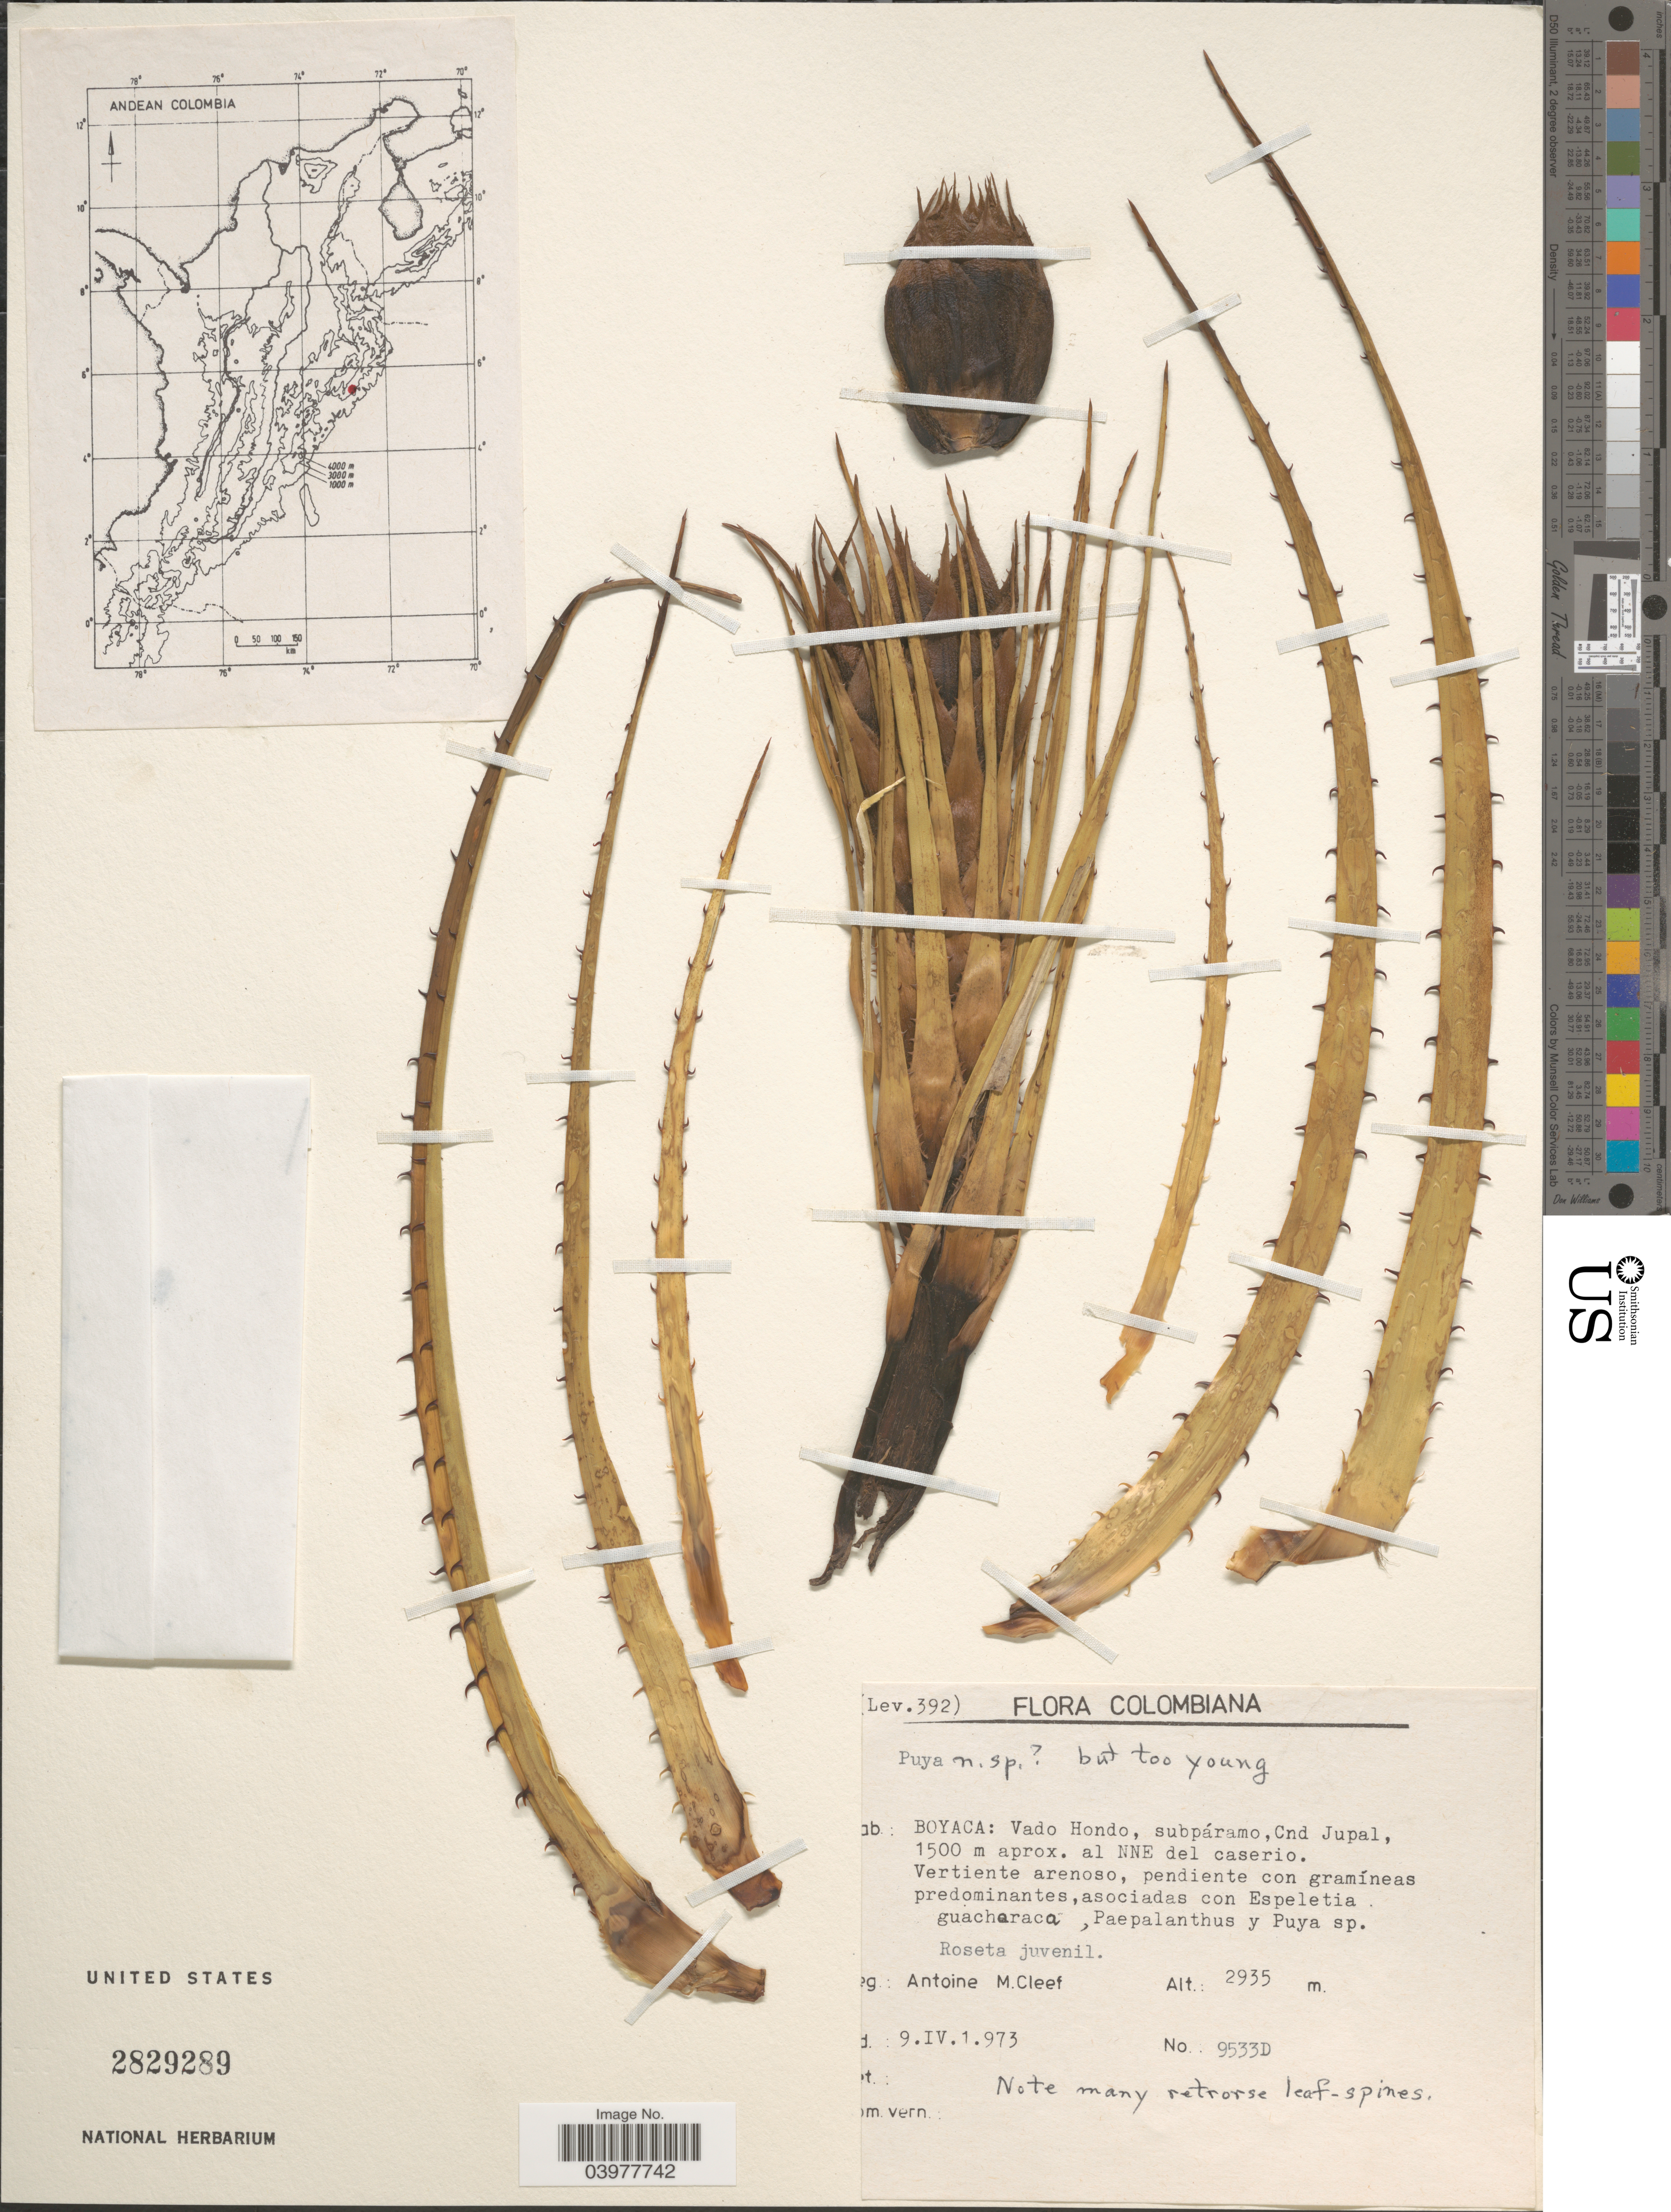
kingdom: Plantae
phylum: Tracheophyta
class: Liliopsida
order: Poales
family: Bromeliaceae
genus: Puya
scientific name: Puya sp.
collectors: A. M. Cleef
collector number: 9533D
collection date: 1973-04-09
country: Colombia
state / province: Boyacá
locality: Vado Hondo, subpáramo, Cnd Jupal, al NNE del caserio.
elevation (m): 1500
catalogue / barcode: US 2829289